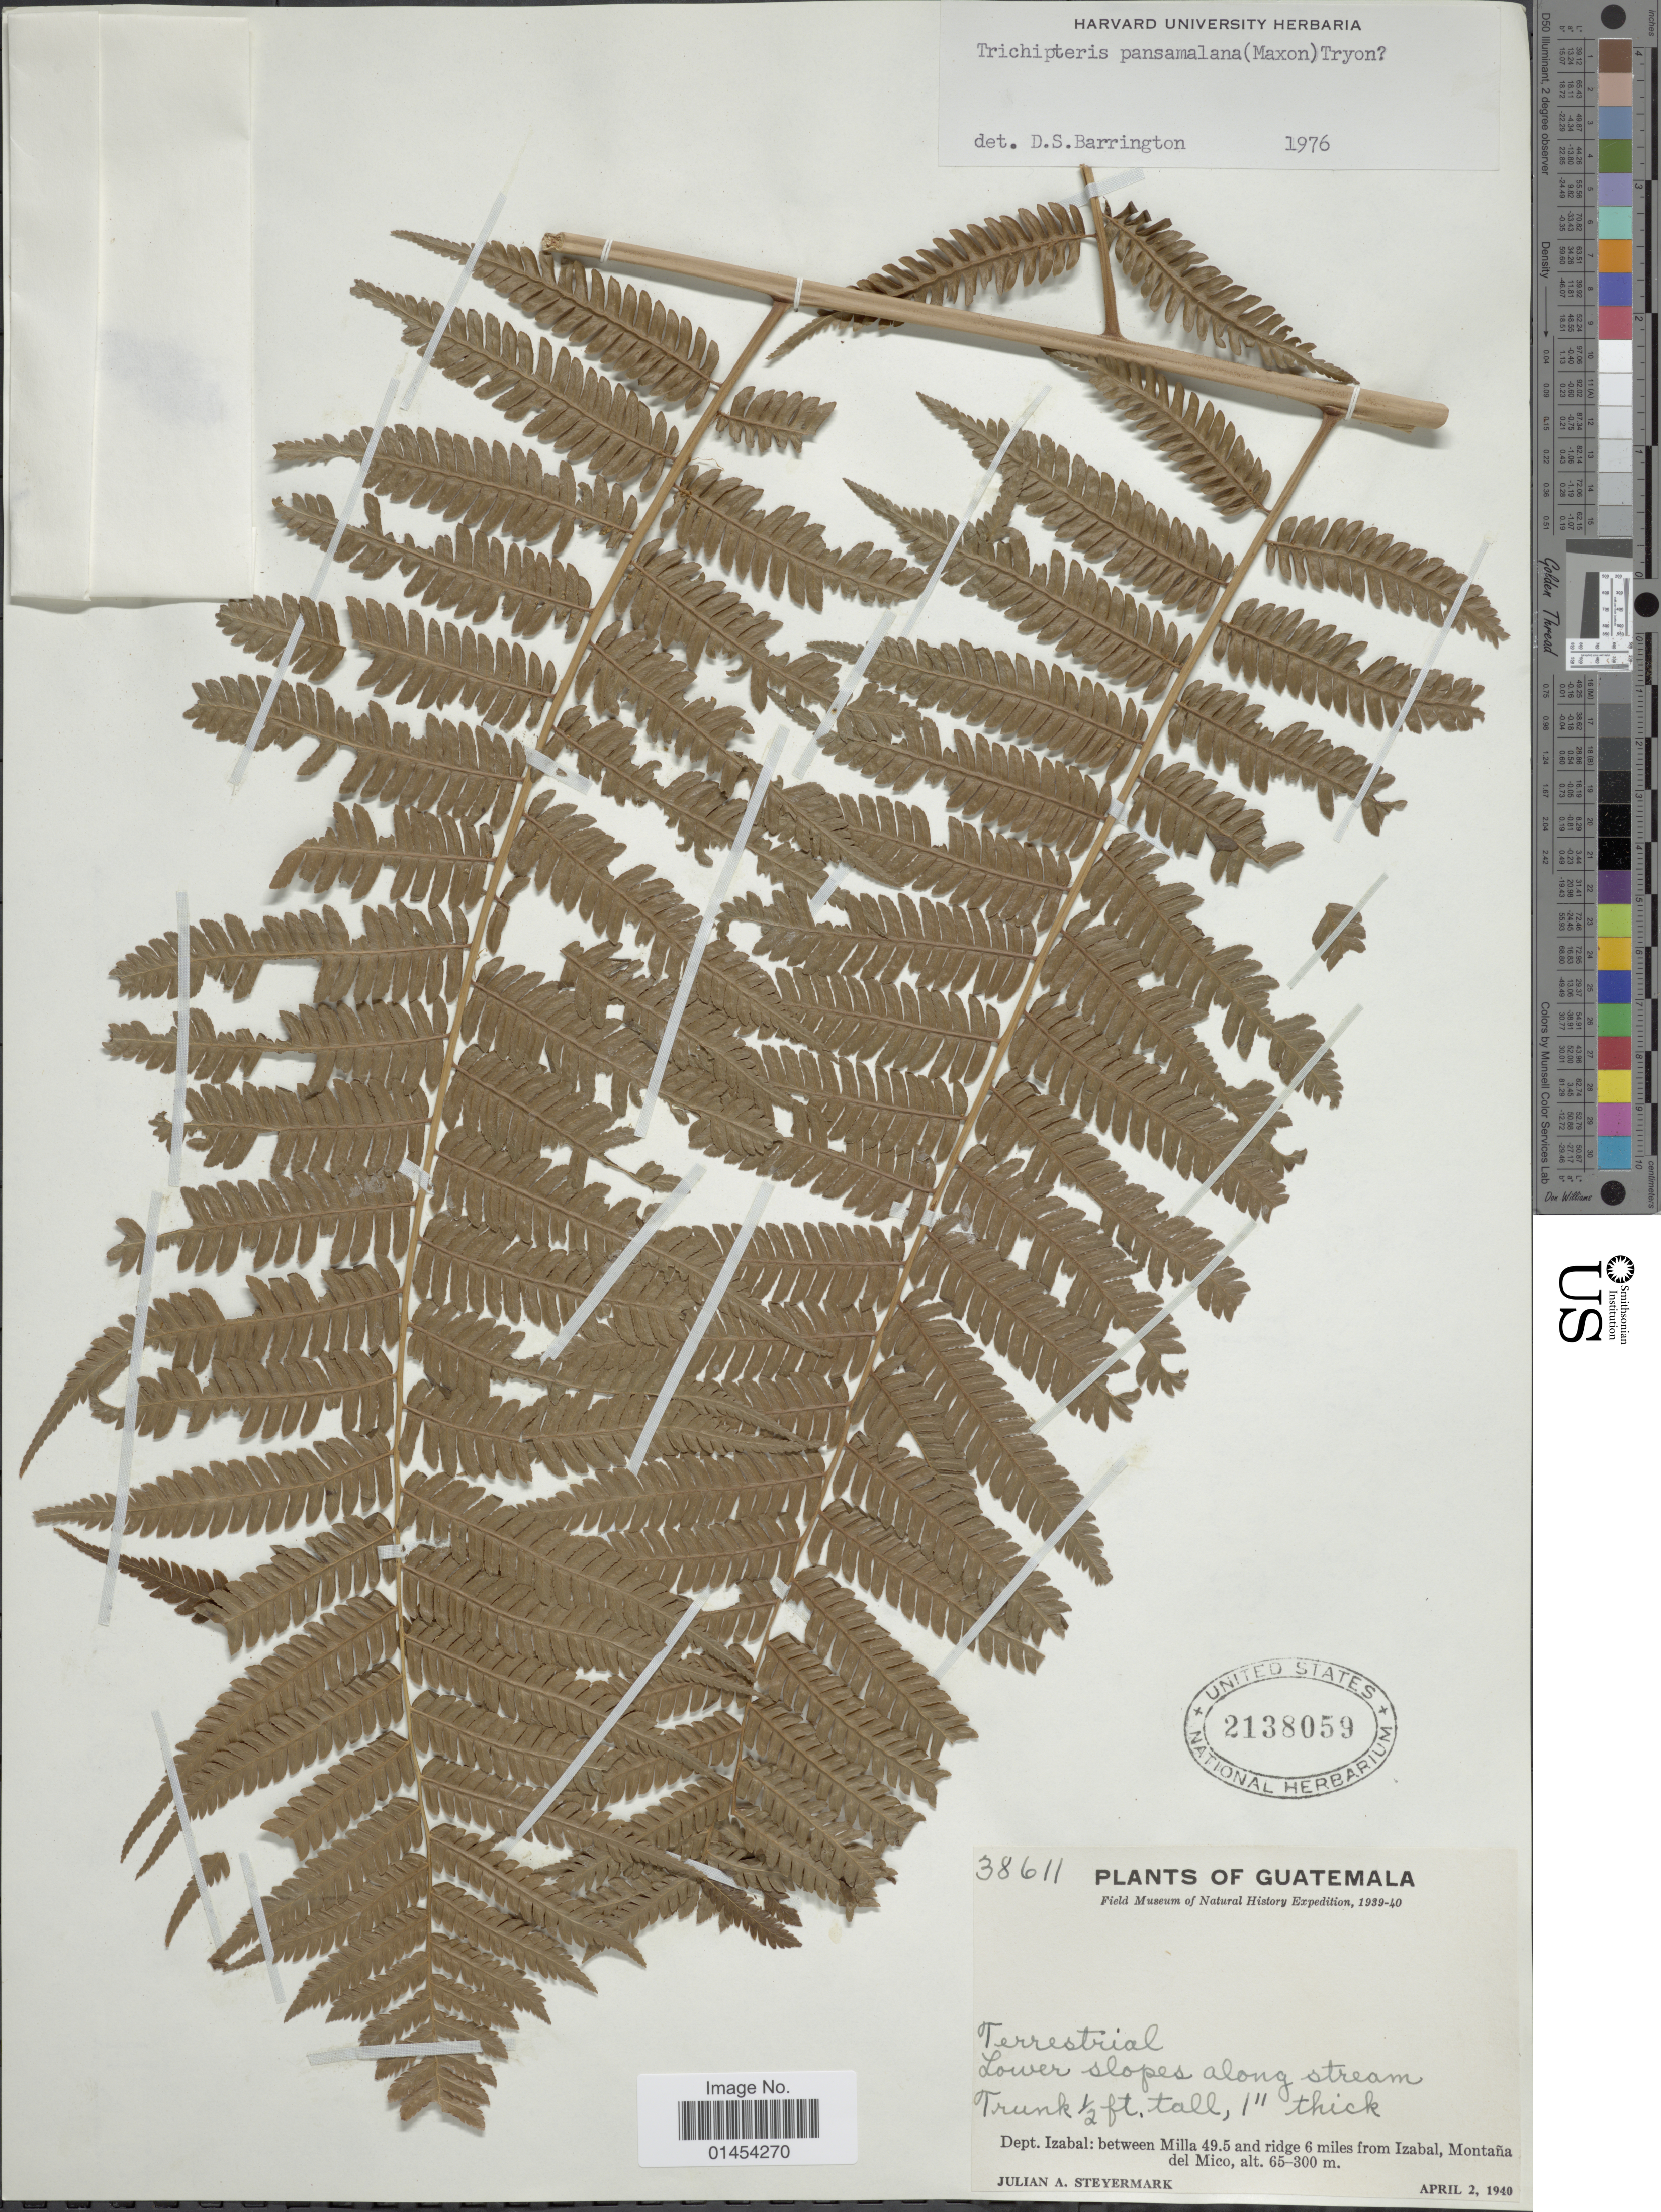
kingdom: Plantae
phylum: Tracheophyta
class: Polypodiopsida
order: Cyatheales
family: Cyatheaceae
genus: Alsophila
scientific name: Alsophila armata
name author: (Sw.) C. Presl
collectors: J. Steyermark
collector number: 38611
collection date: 1940-04-02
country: Guatemala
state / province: Izabal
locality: Between Milla 49.5 and ridge 6 miles from Izabal, Montaña del Mico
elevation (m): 65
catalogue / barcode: US 2138059